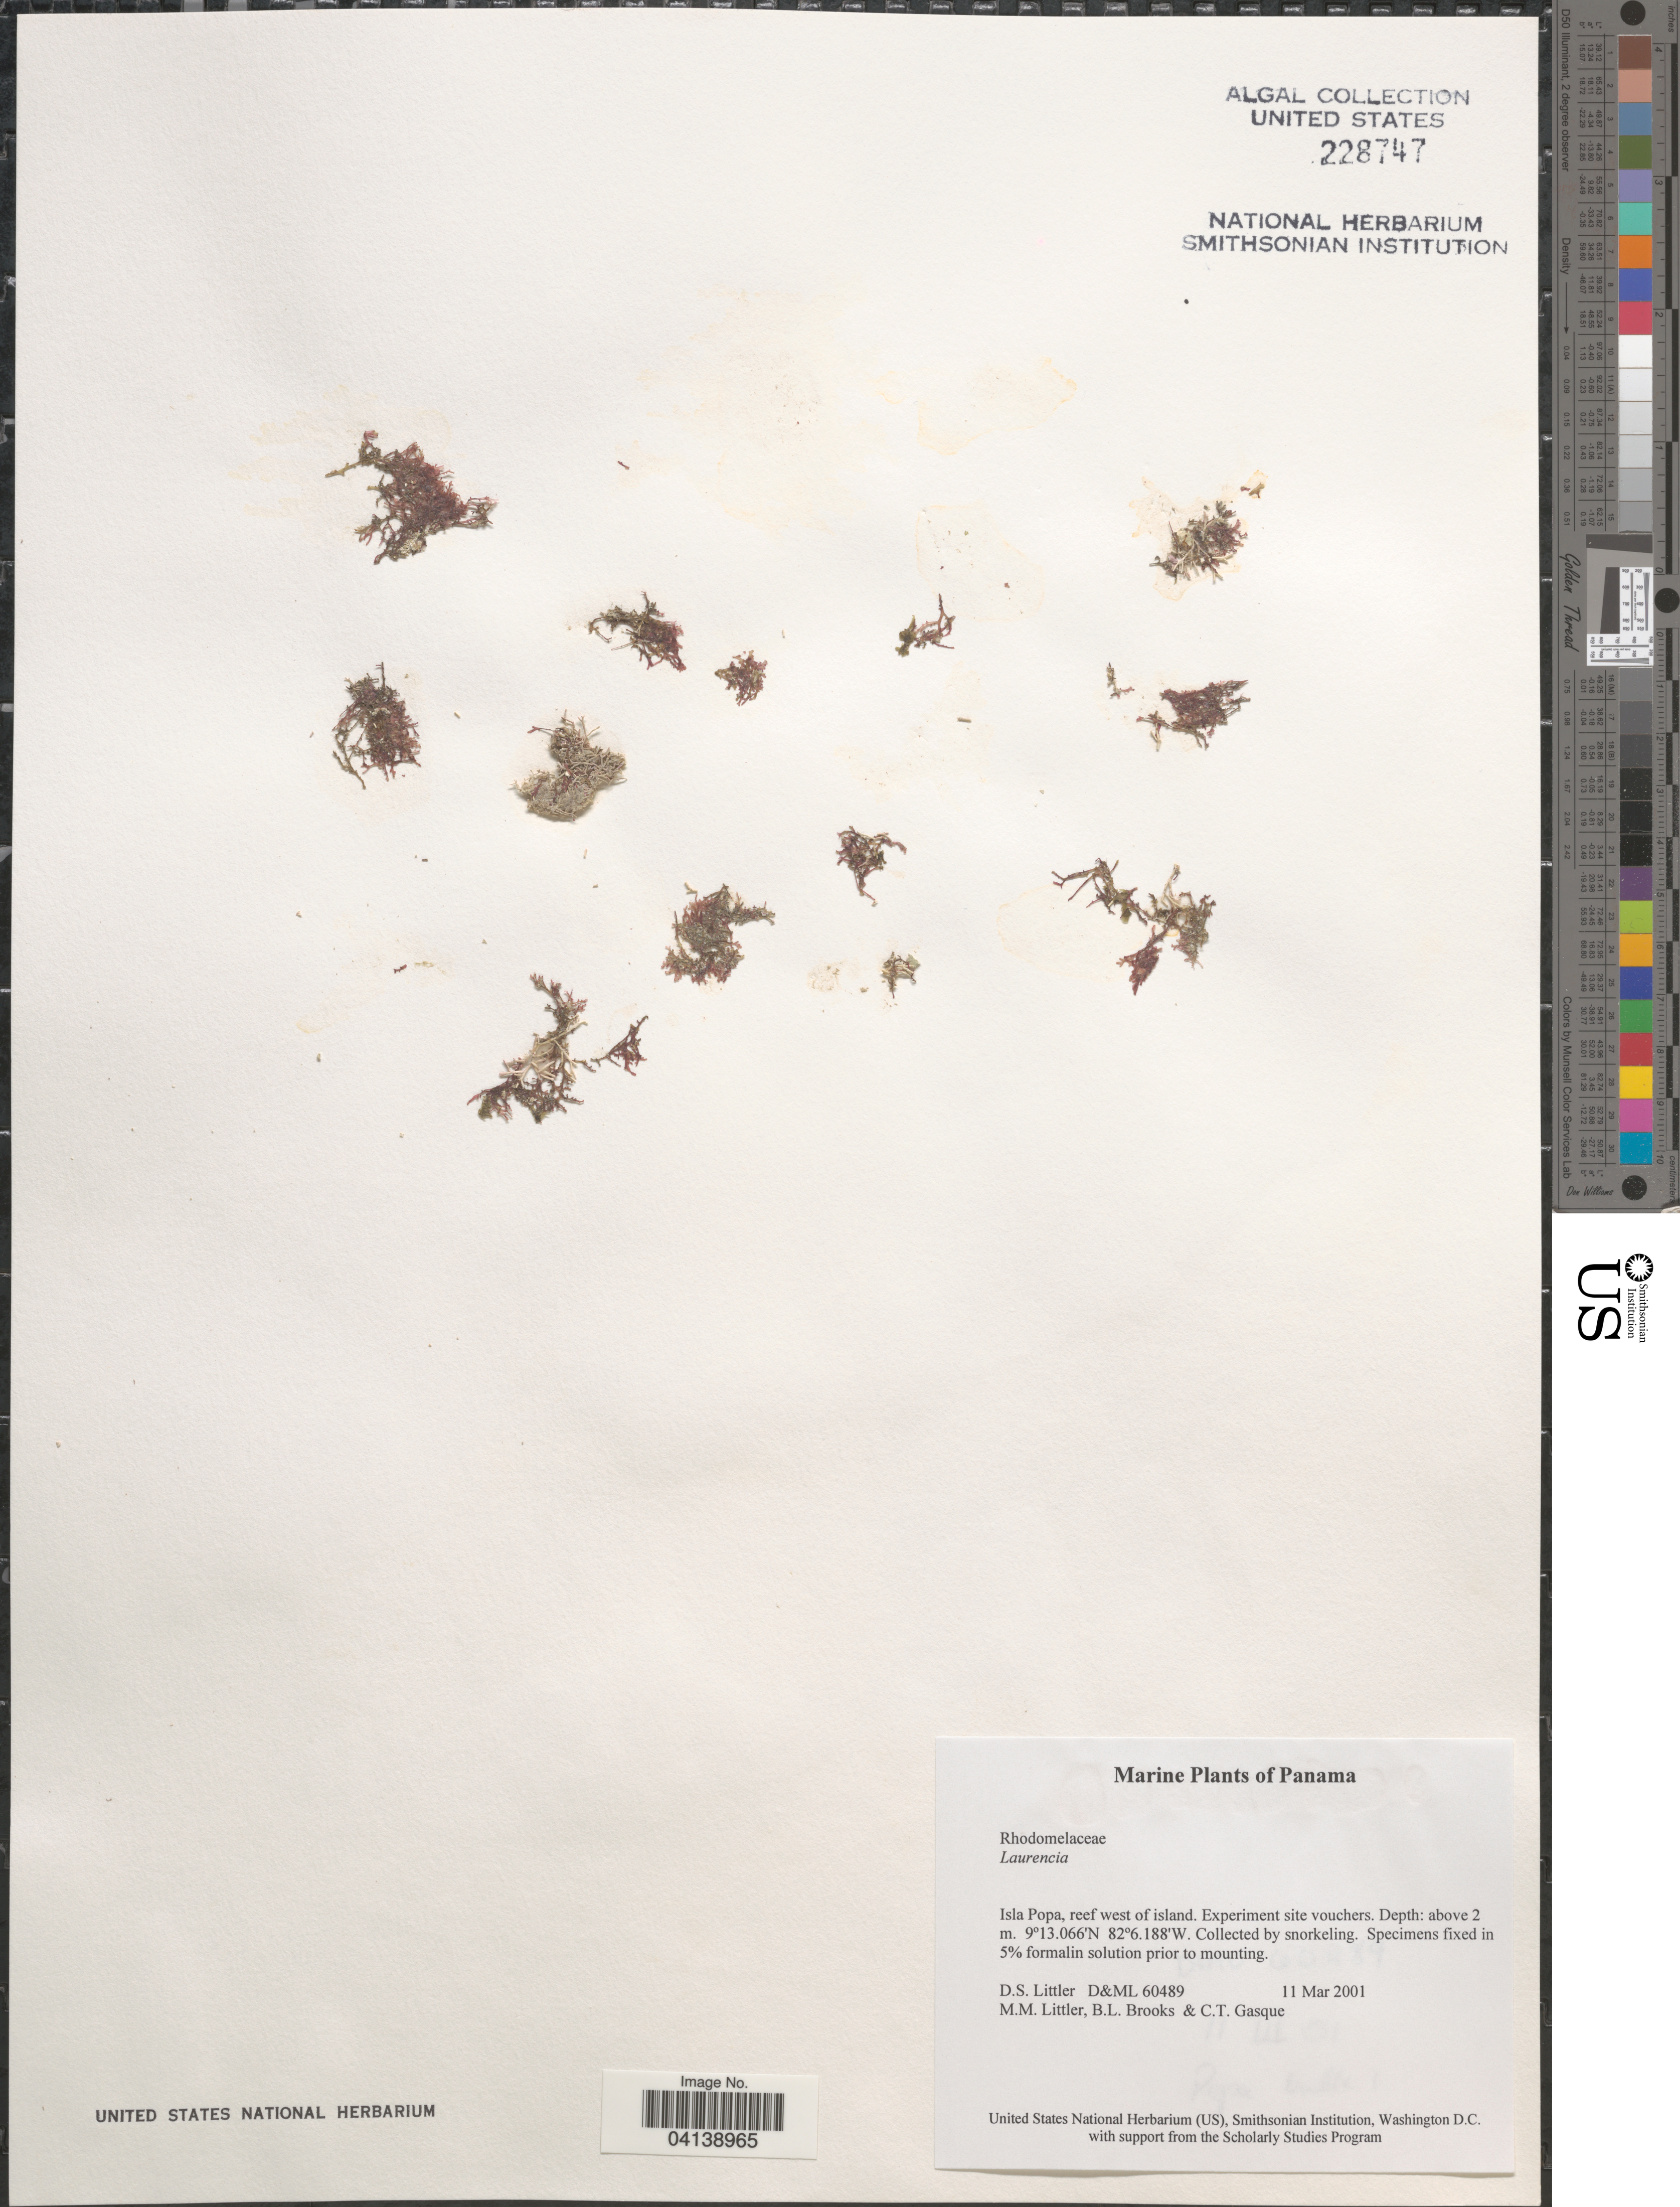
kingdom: Plantae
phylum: Rhodophyta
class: Florideophyceae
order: Ceramiales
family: Rhodomelaceae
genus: Laurencia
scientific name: Laurencia sp.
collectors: D. S. Littler, B. Brooks & C. Gasque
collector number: D&ML 60489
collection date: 2001-03-11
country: Panama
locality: Isla Popa, reef west of island.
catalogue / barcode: US 228747